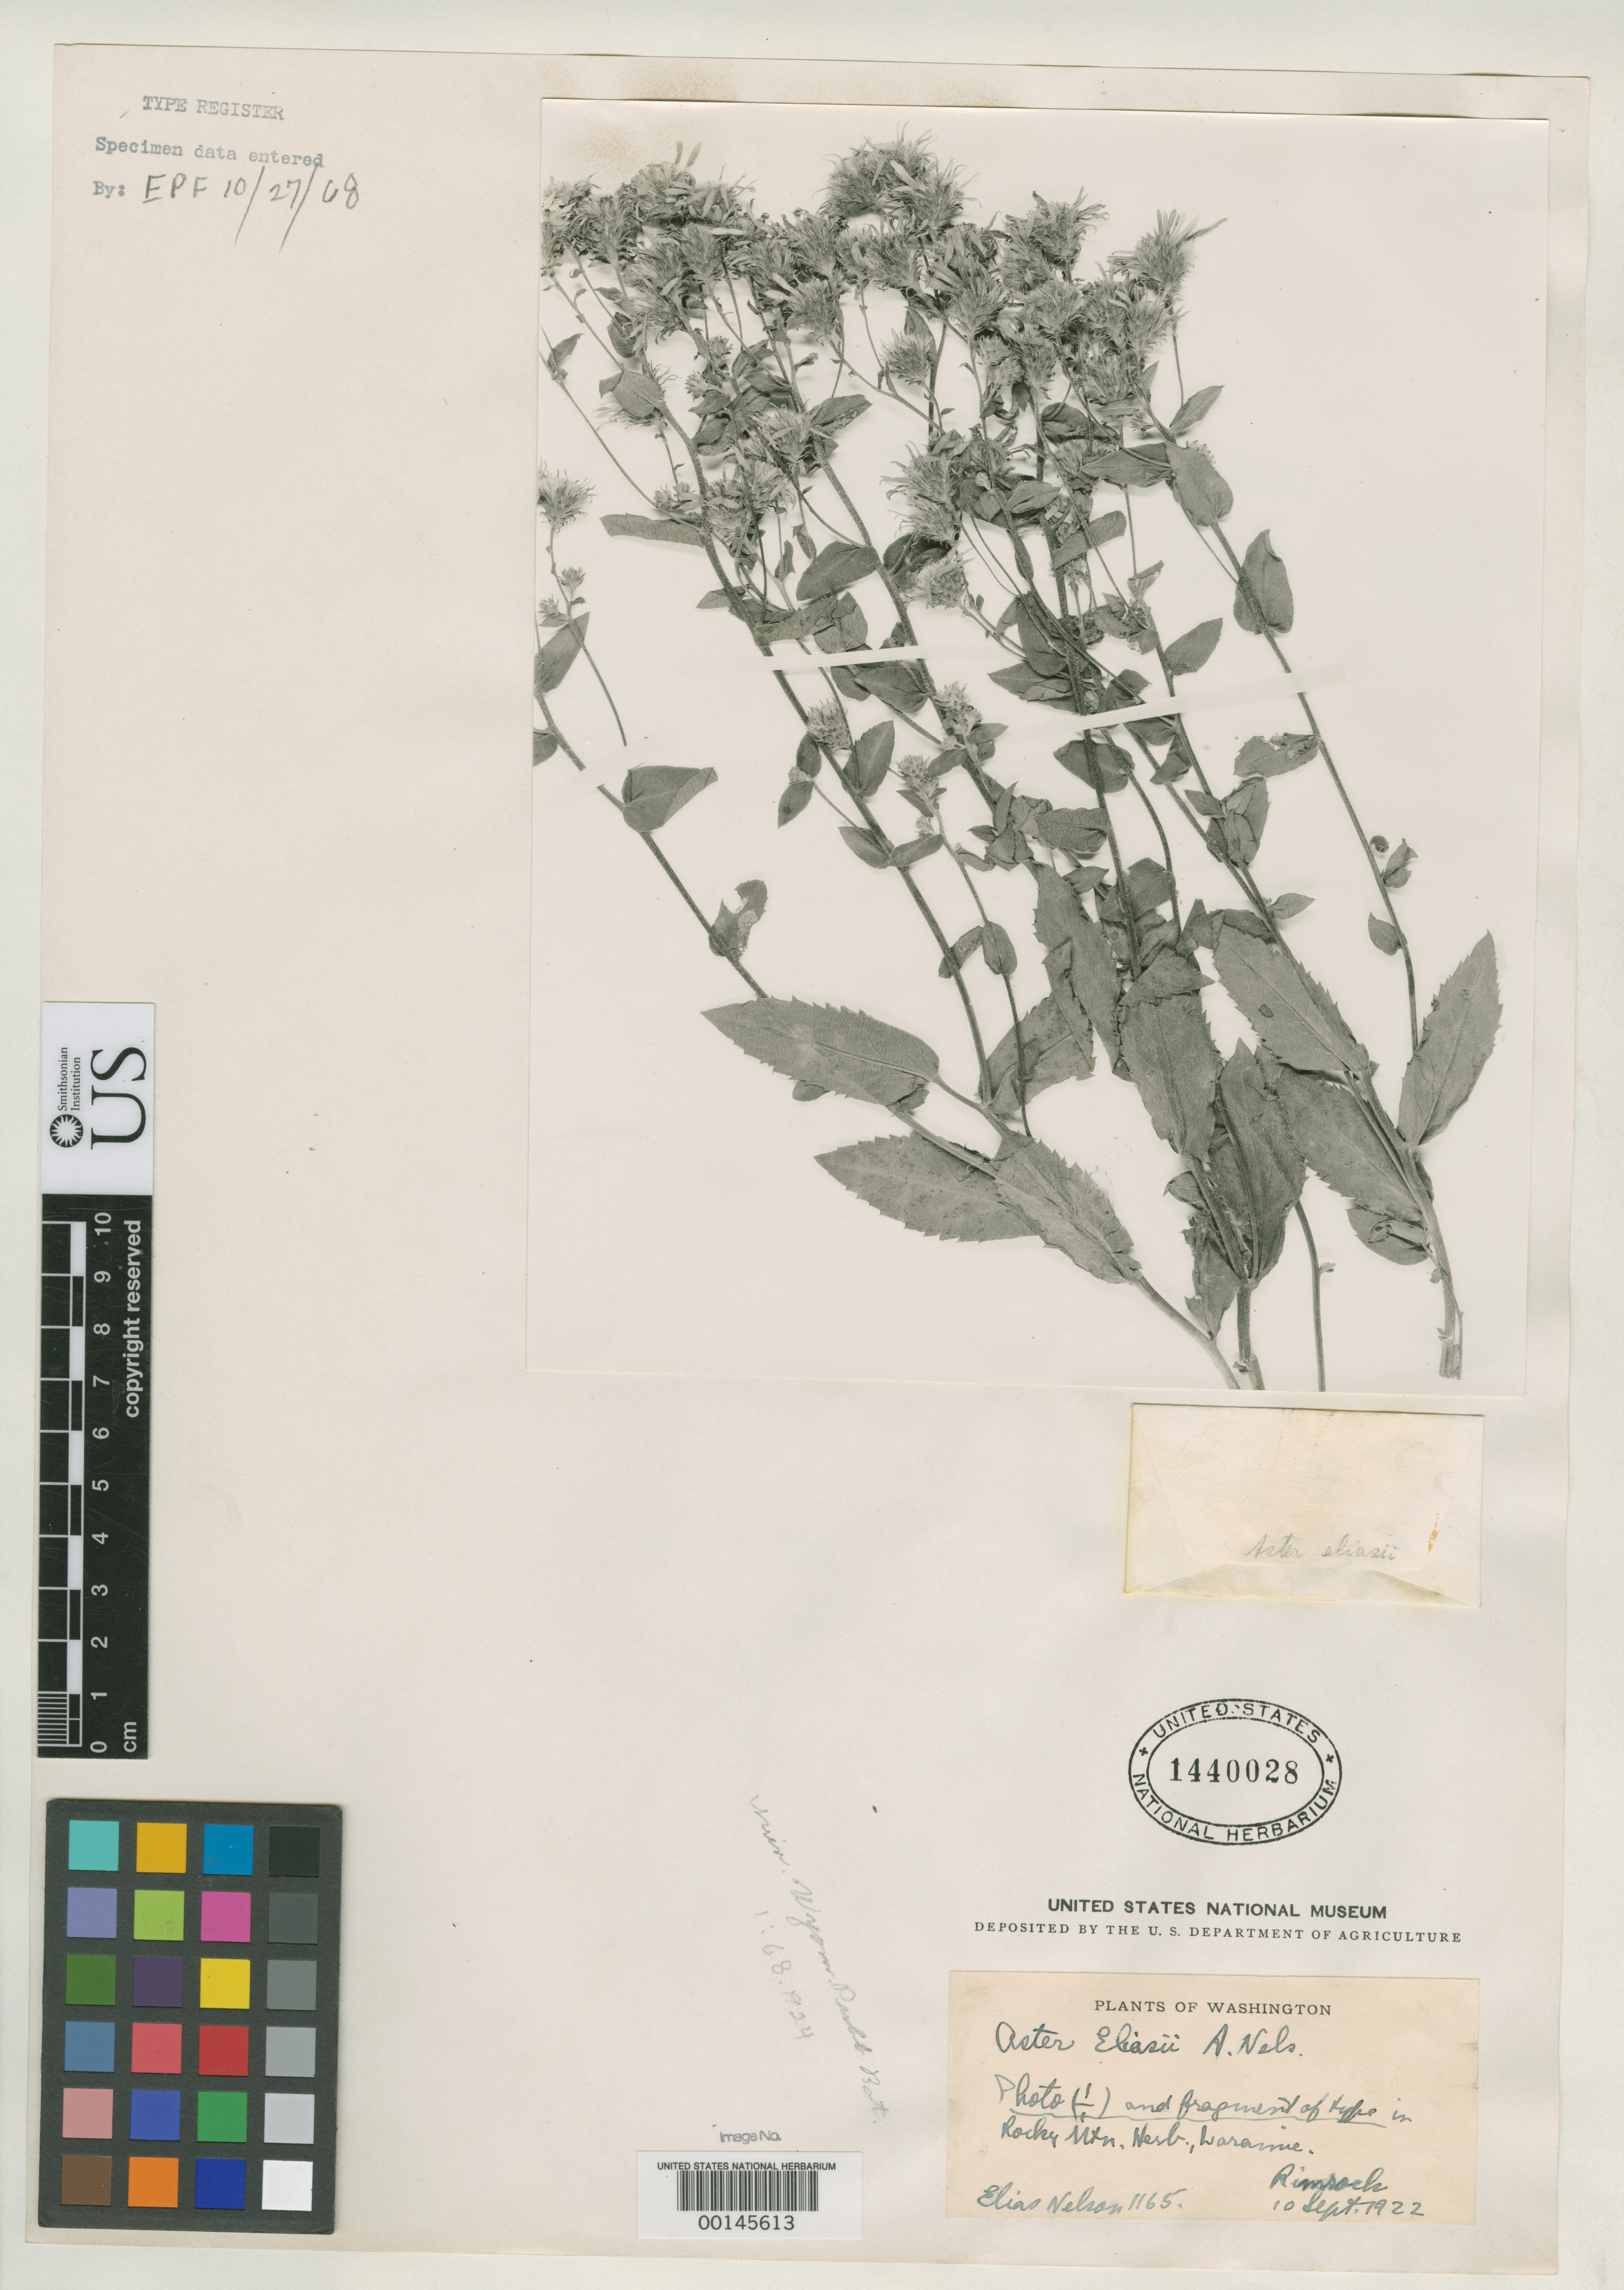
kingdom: Plantae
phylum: Tracheophyta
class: Magnoliopsida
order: Asterales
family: Asteraceae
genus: Aster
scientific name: Aster eliasii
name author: A. Nelson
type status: Type Material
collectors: E. Nelson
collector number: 1165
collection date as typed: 10 Sep 1922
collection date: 1922-09-10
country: United States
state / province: Washington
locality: Rimrock.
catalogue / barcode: US 1440028